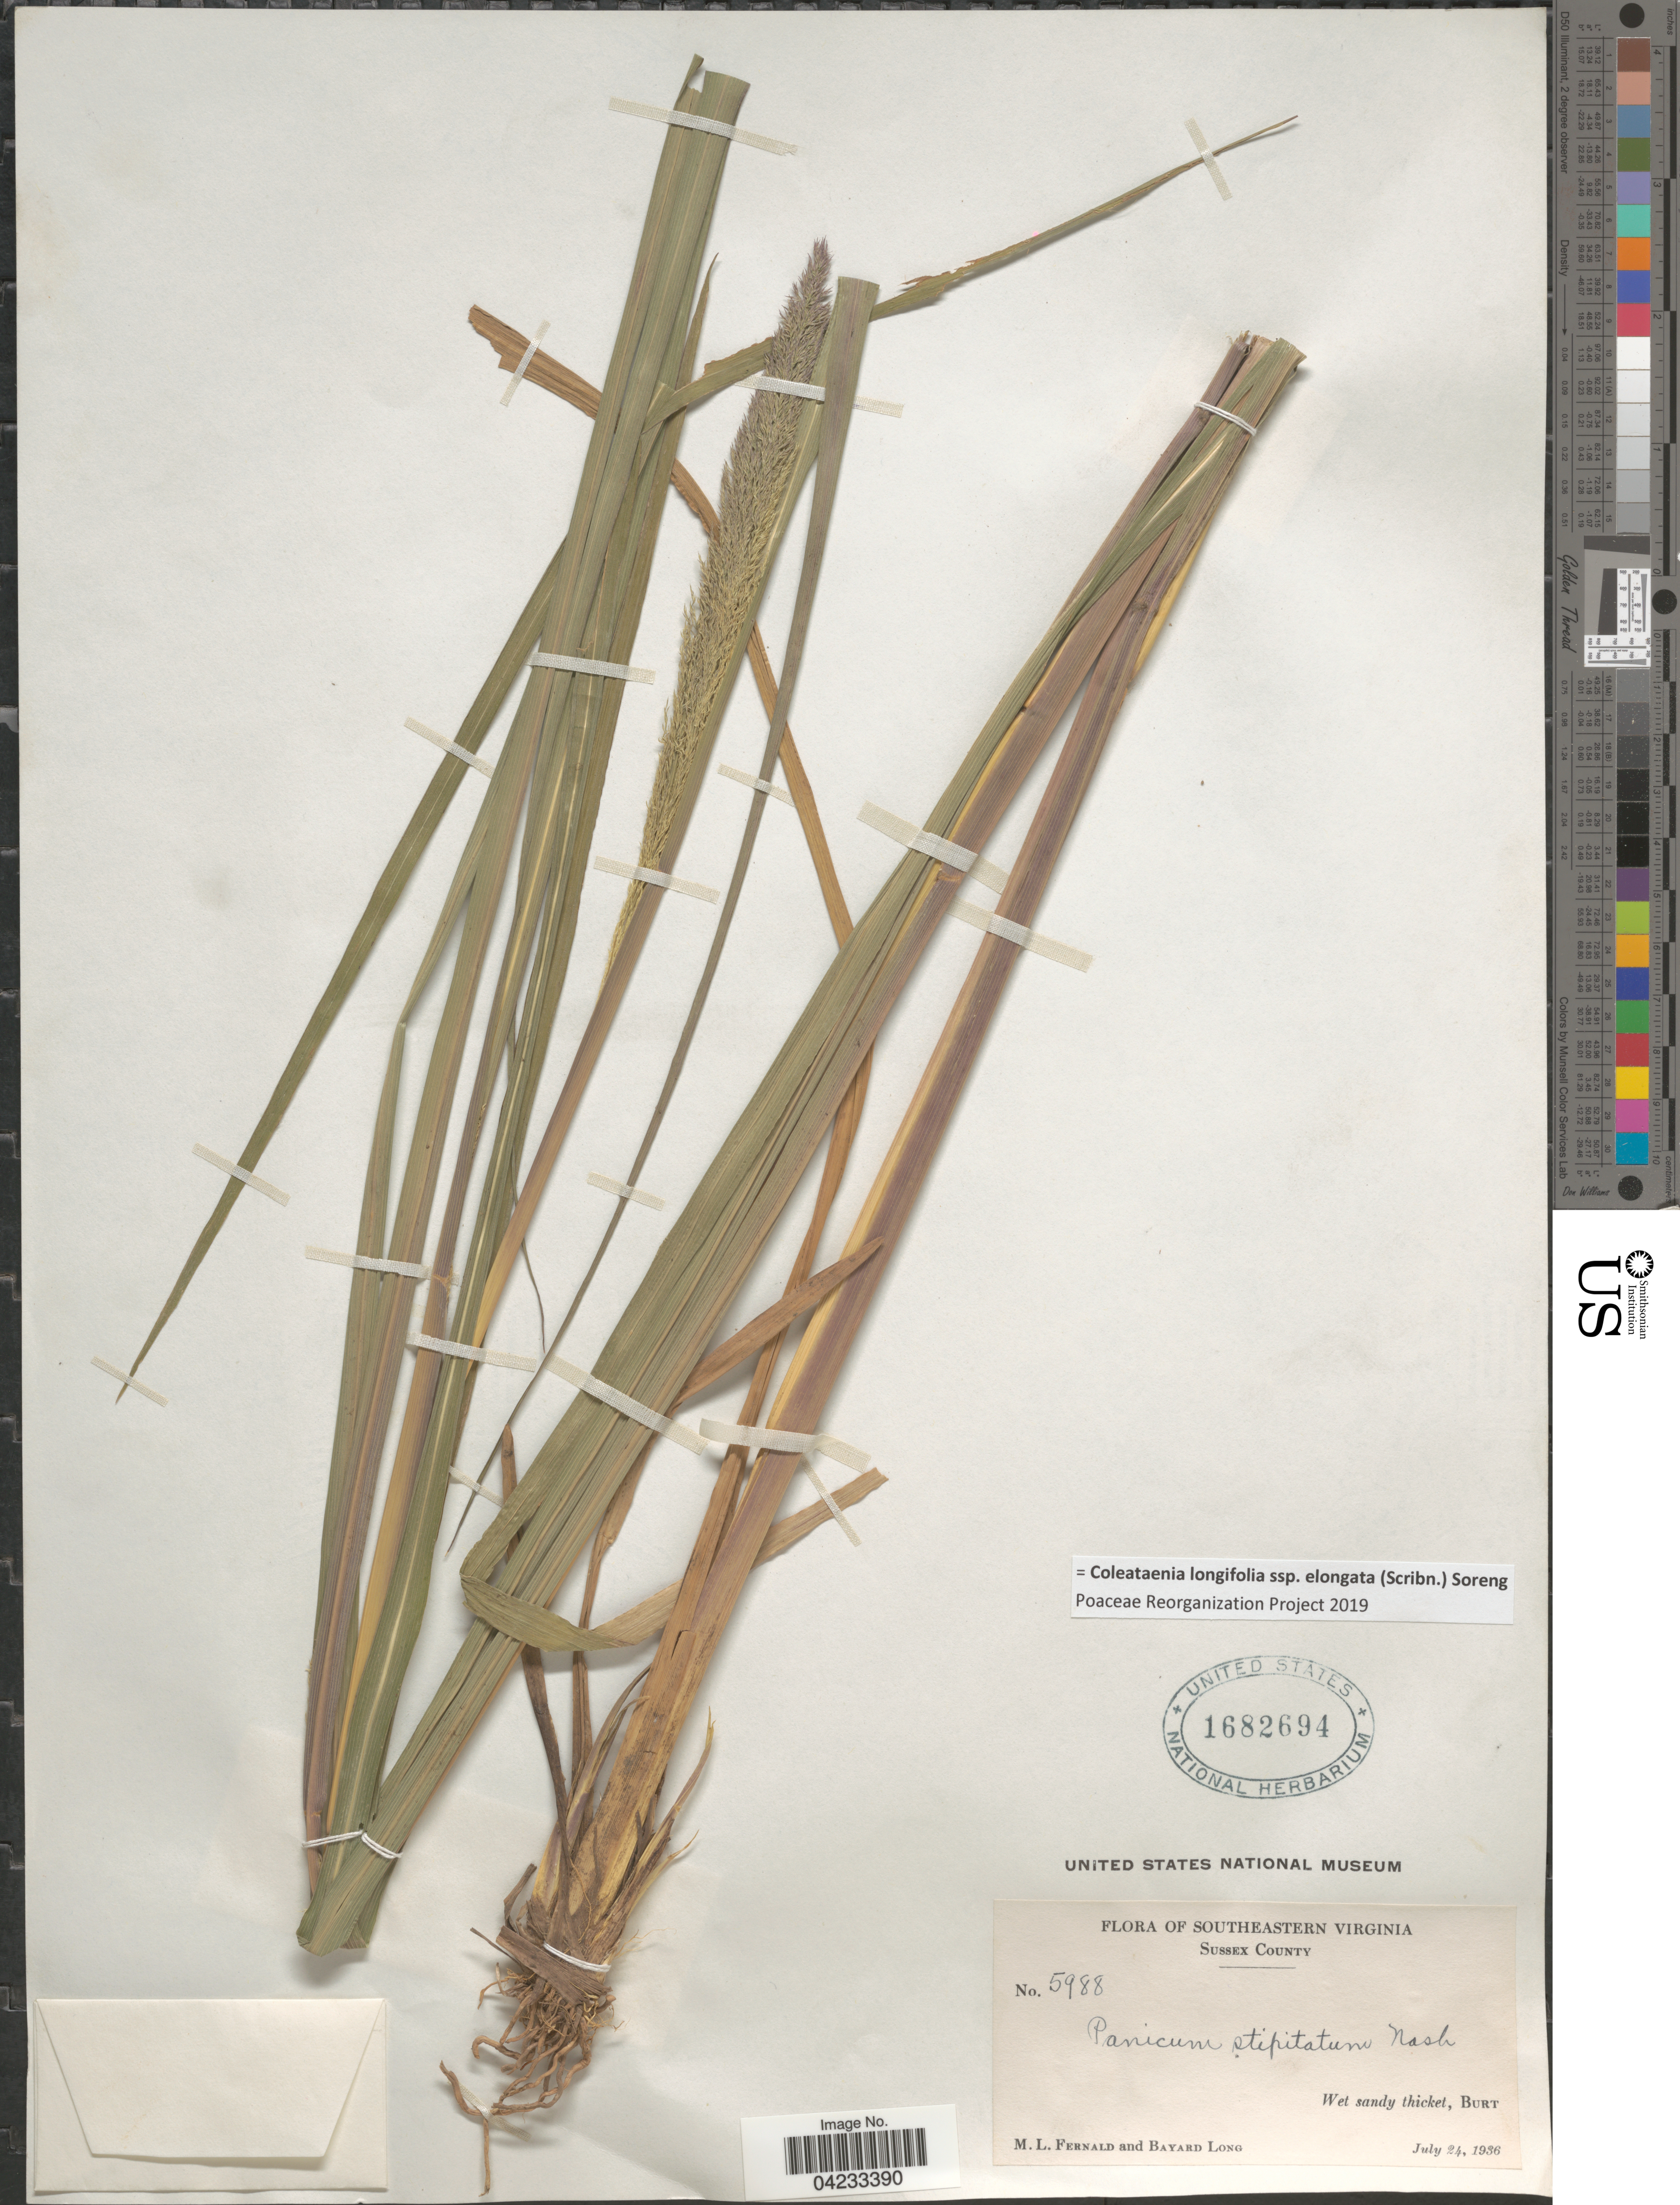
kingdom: Plantae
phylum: Tracheophyta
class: Liliopsida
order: Poales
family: Poaceae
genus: Coleataenia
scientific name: Coleataenia longifolia subsp. elongata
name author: (Scribn.) Soreng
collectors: M. L. Fernald & B. Long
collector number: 5988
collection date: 1936-07-24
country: United States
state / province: Virginia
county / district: Sussex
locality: Southeastern Virginia. Sussex County. Wet sandy thicket, Burt.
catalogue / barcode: US 1682694